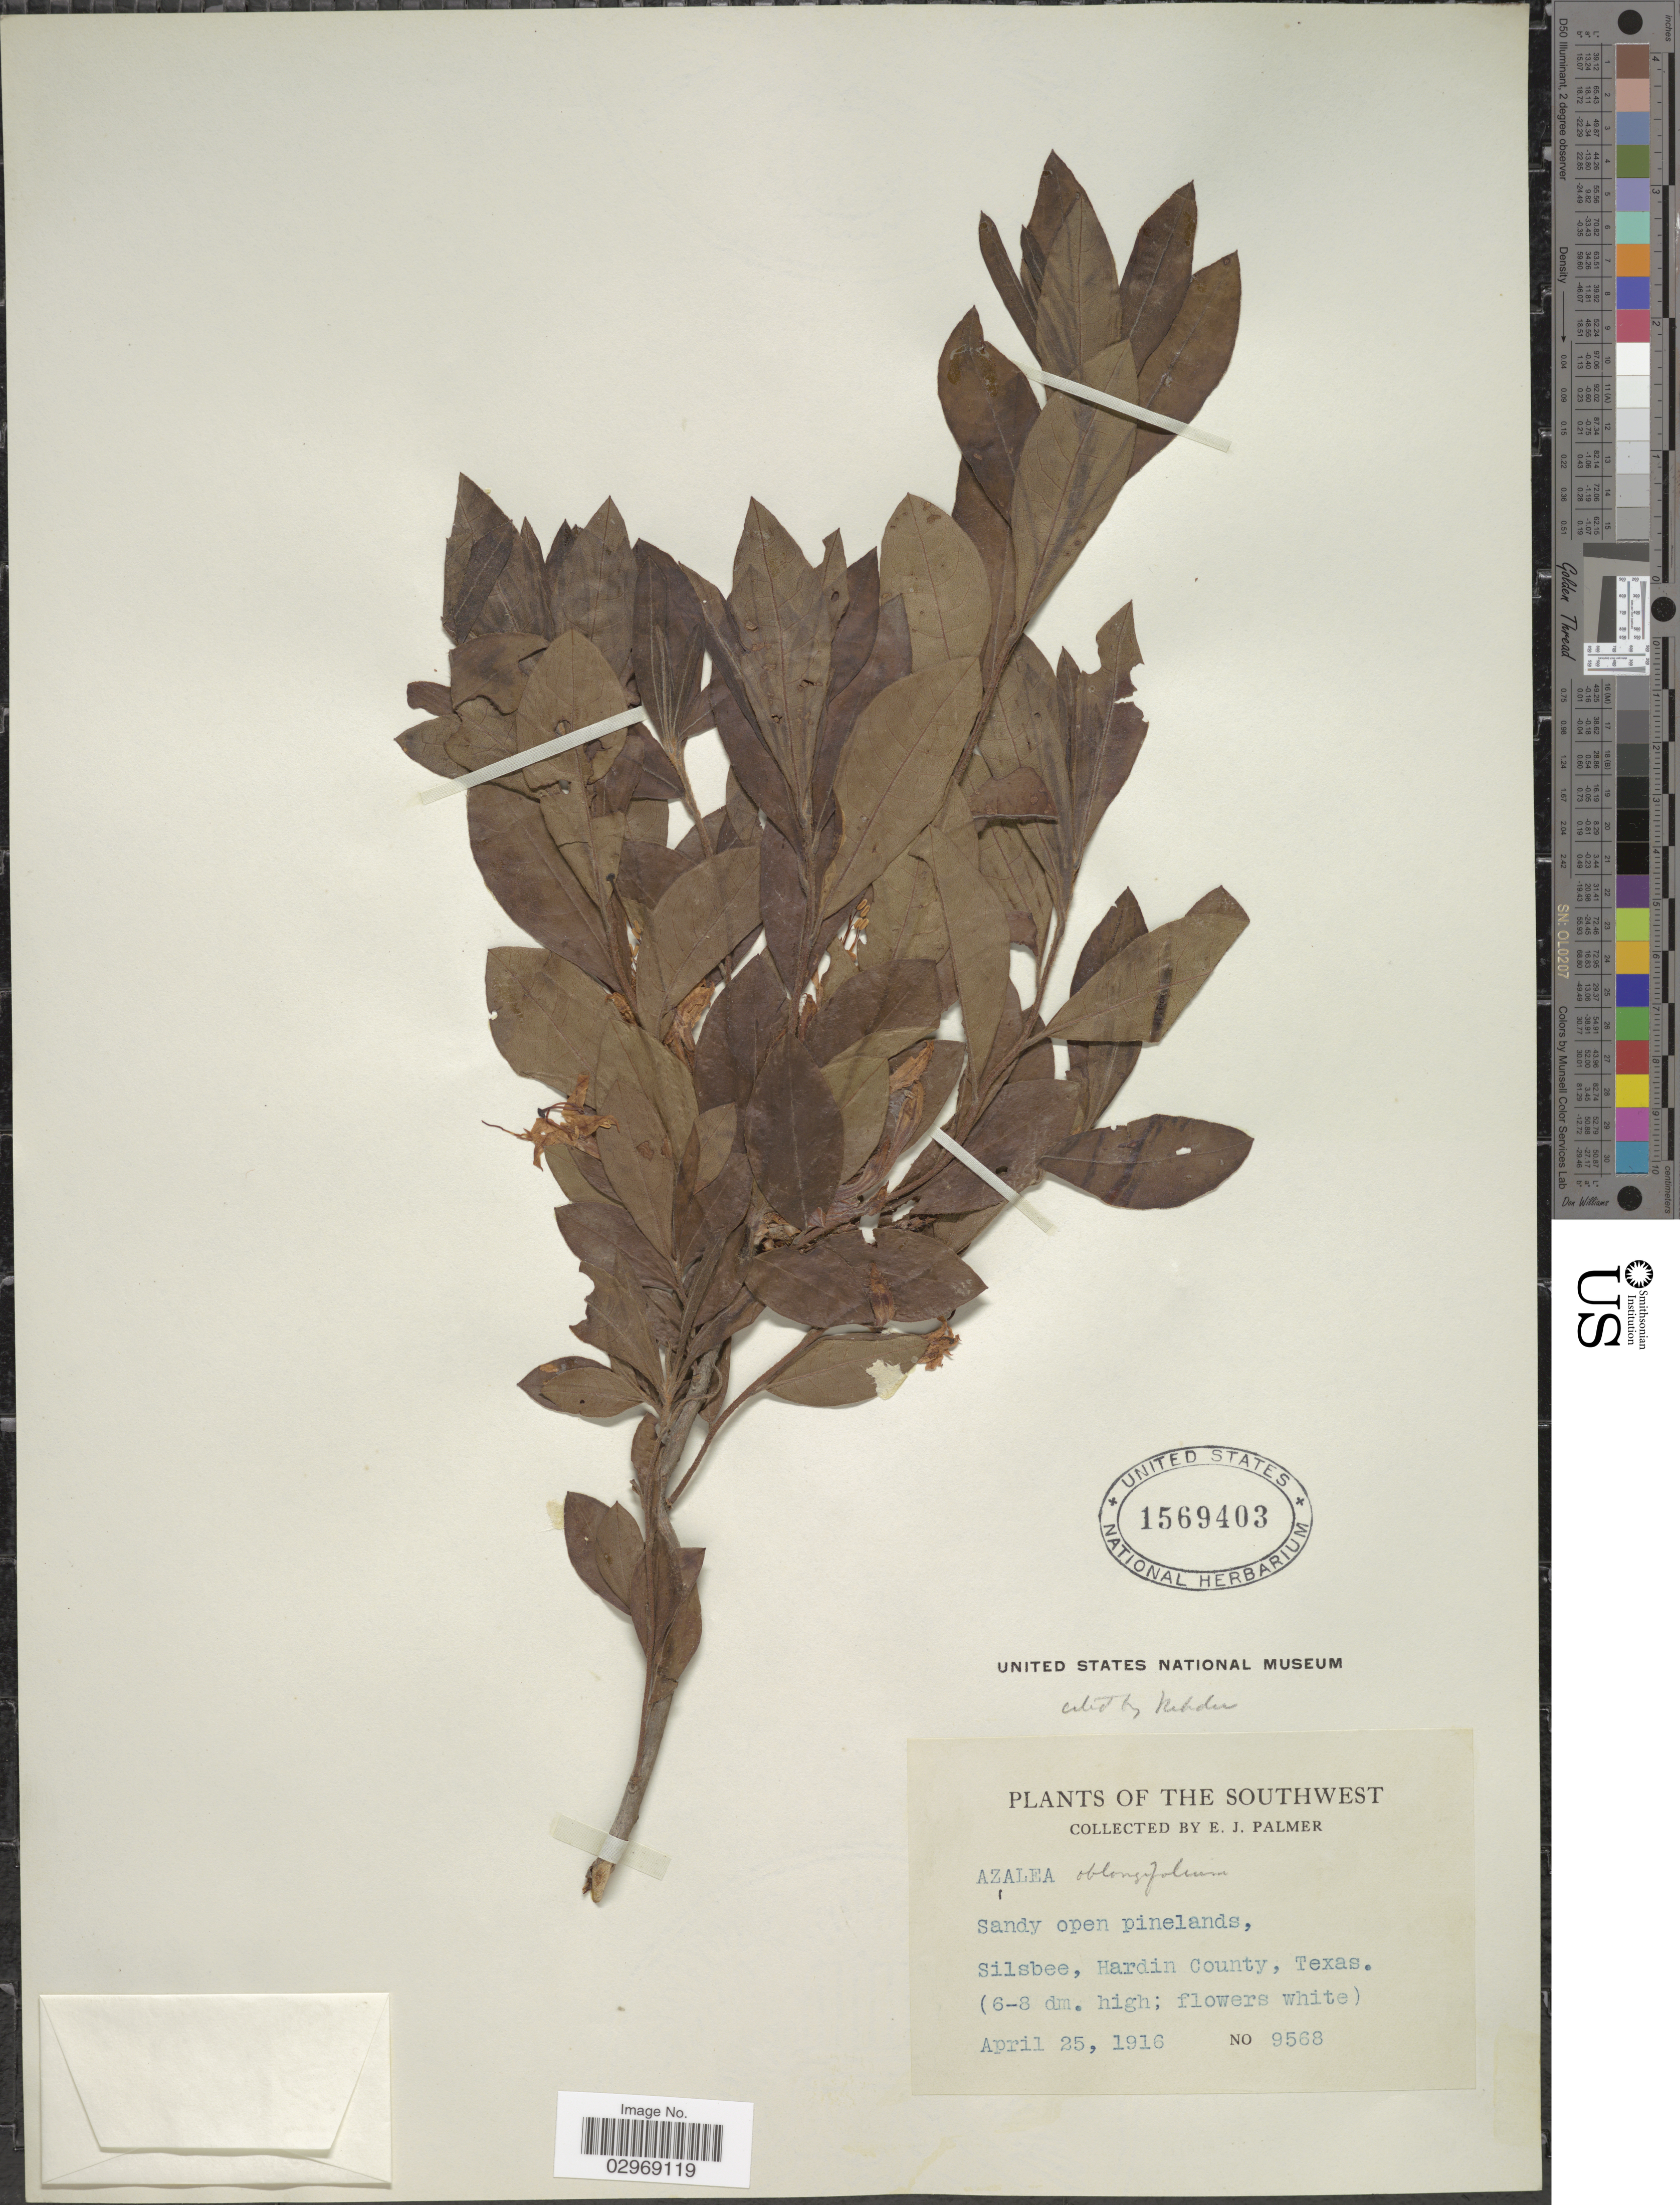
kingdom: Plantae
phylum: Tracheophyta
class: Magnoliopsida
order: Ericales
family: Ericaceae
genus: Rhododendron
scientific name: Rhododendron oblongifolium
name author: (Small) Millais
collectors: E. J. Palmer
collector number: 9568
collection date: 1916-04-25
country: United States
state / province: Texas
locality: The Southwest. Sandy open pinelands, Silsbee, Hardin County.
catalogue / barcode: US 1569403